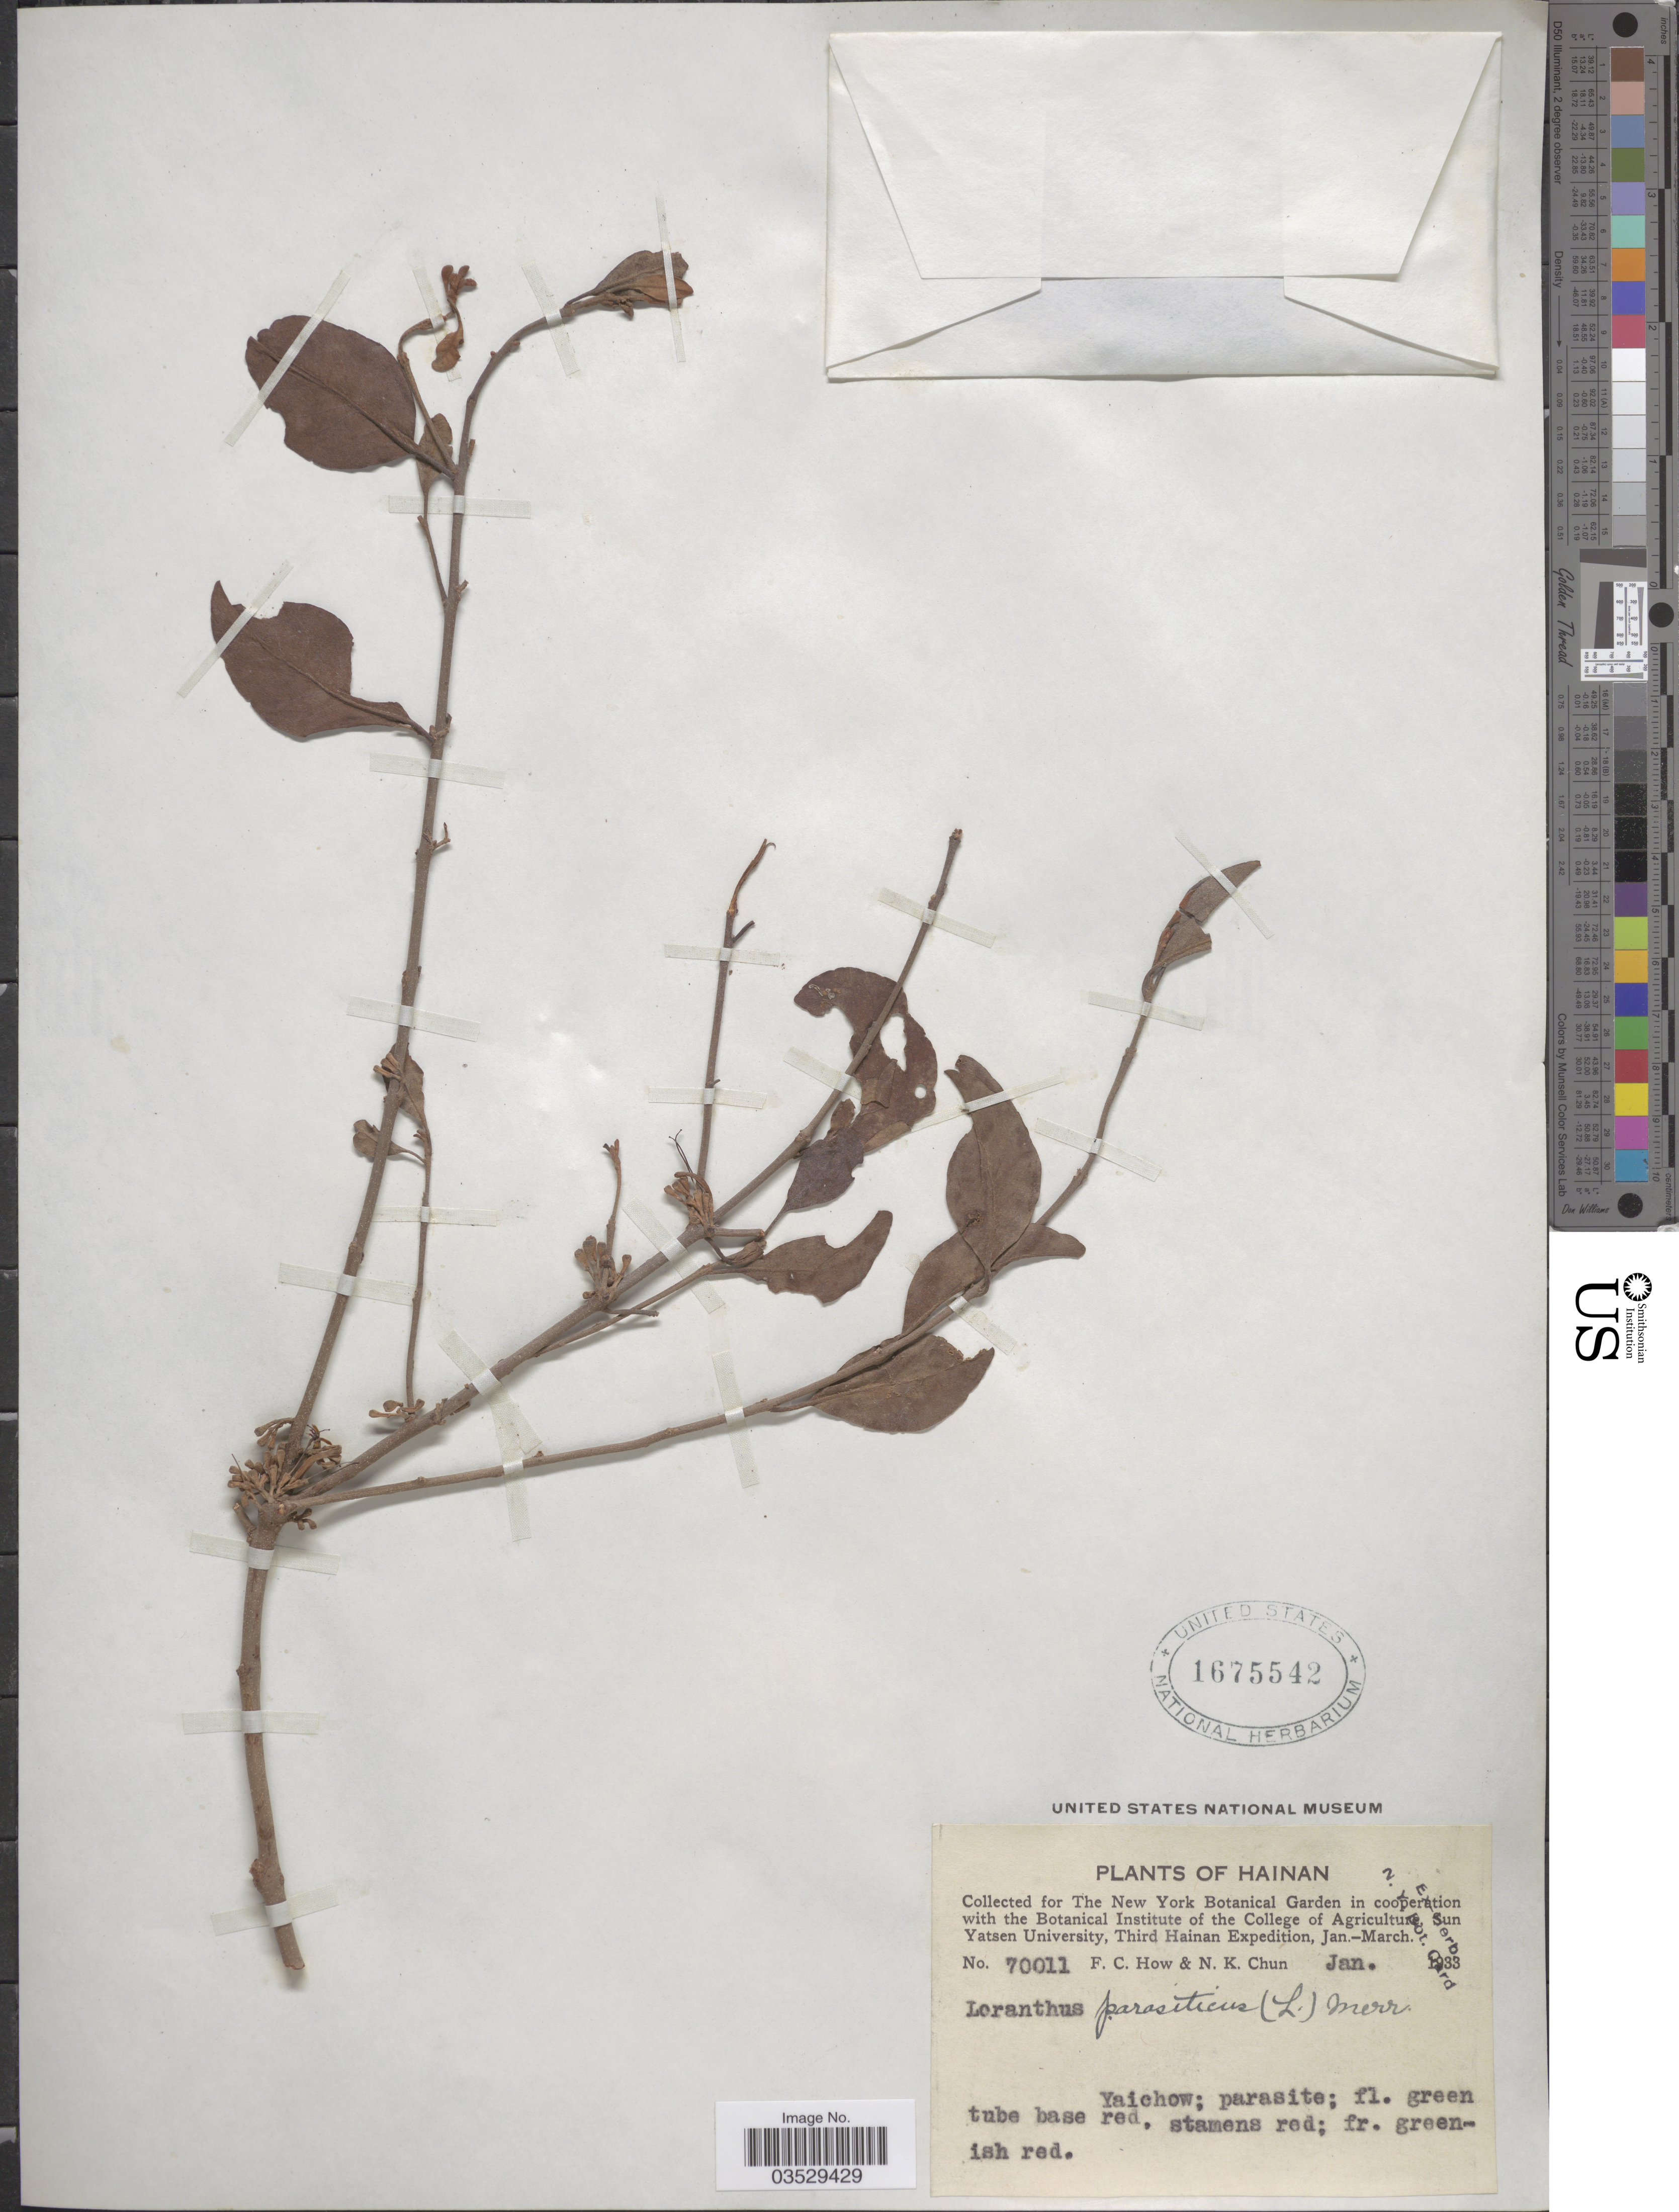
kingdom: Plantae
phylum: Tracheophyta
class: Magnoliopsida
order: Santalales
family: Loranthaceae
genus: Scurrula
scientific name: Scurrula parasitica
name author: L.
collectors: F. C. How & N. K. Chun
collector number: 70011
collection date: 1933-01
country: China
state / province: Hainan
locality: Yaichow.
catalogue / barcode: US 1675542